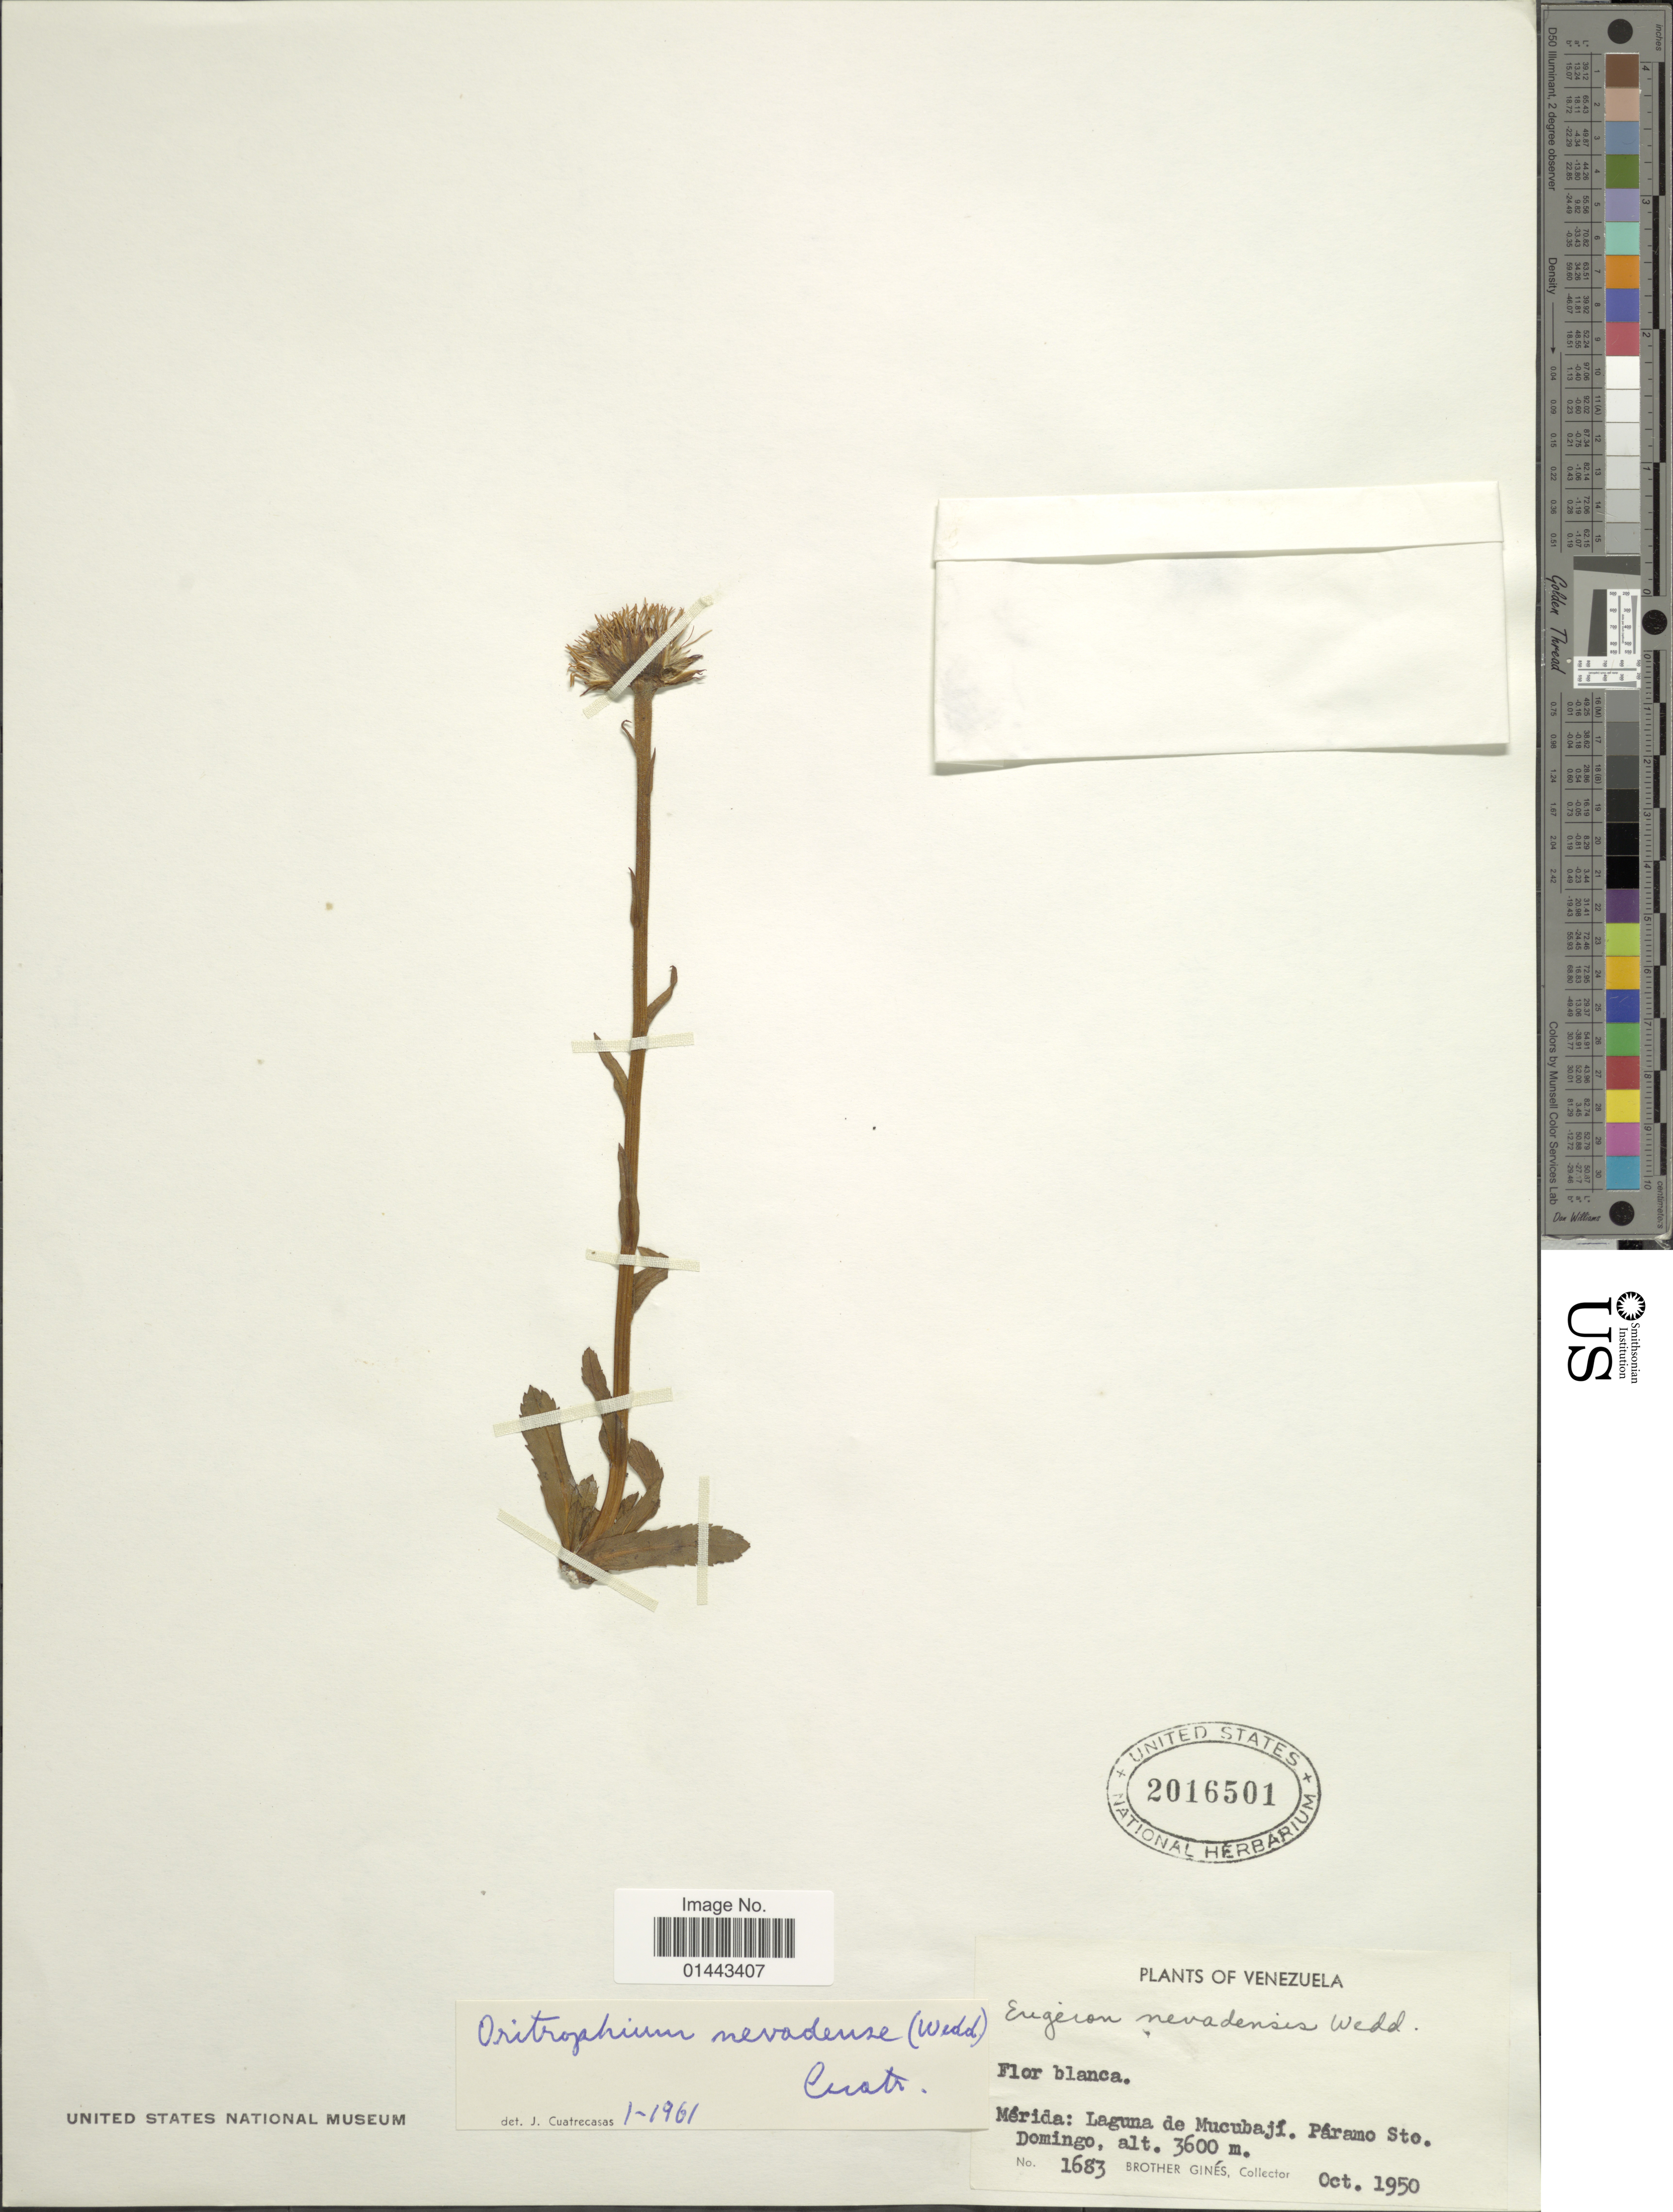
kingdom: Plantae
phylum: Tracheophyta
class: Magnoliopsida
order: Asterales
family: Asteraceae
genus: Oritrophium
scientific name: Oritrophium nevadense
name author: (Wedd.) Cuatrec.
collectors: Bro. Gines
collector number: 1683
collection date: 1950-10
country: Venezuela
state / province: Mérida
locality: Laguna de Mucubaji, Paramo Sto. Domingo.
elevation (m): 3600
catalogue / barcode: US 2016501